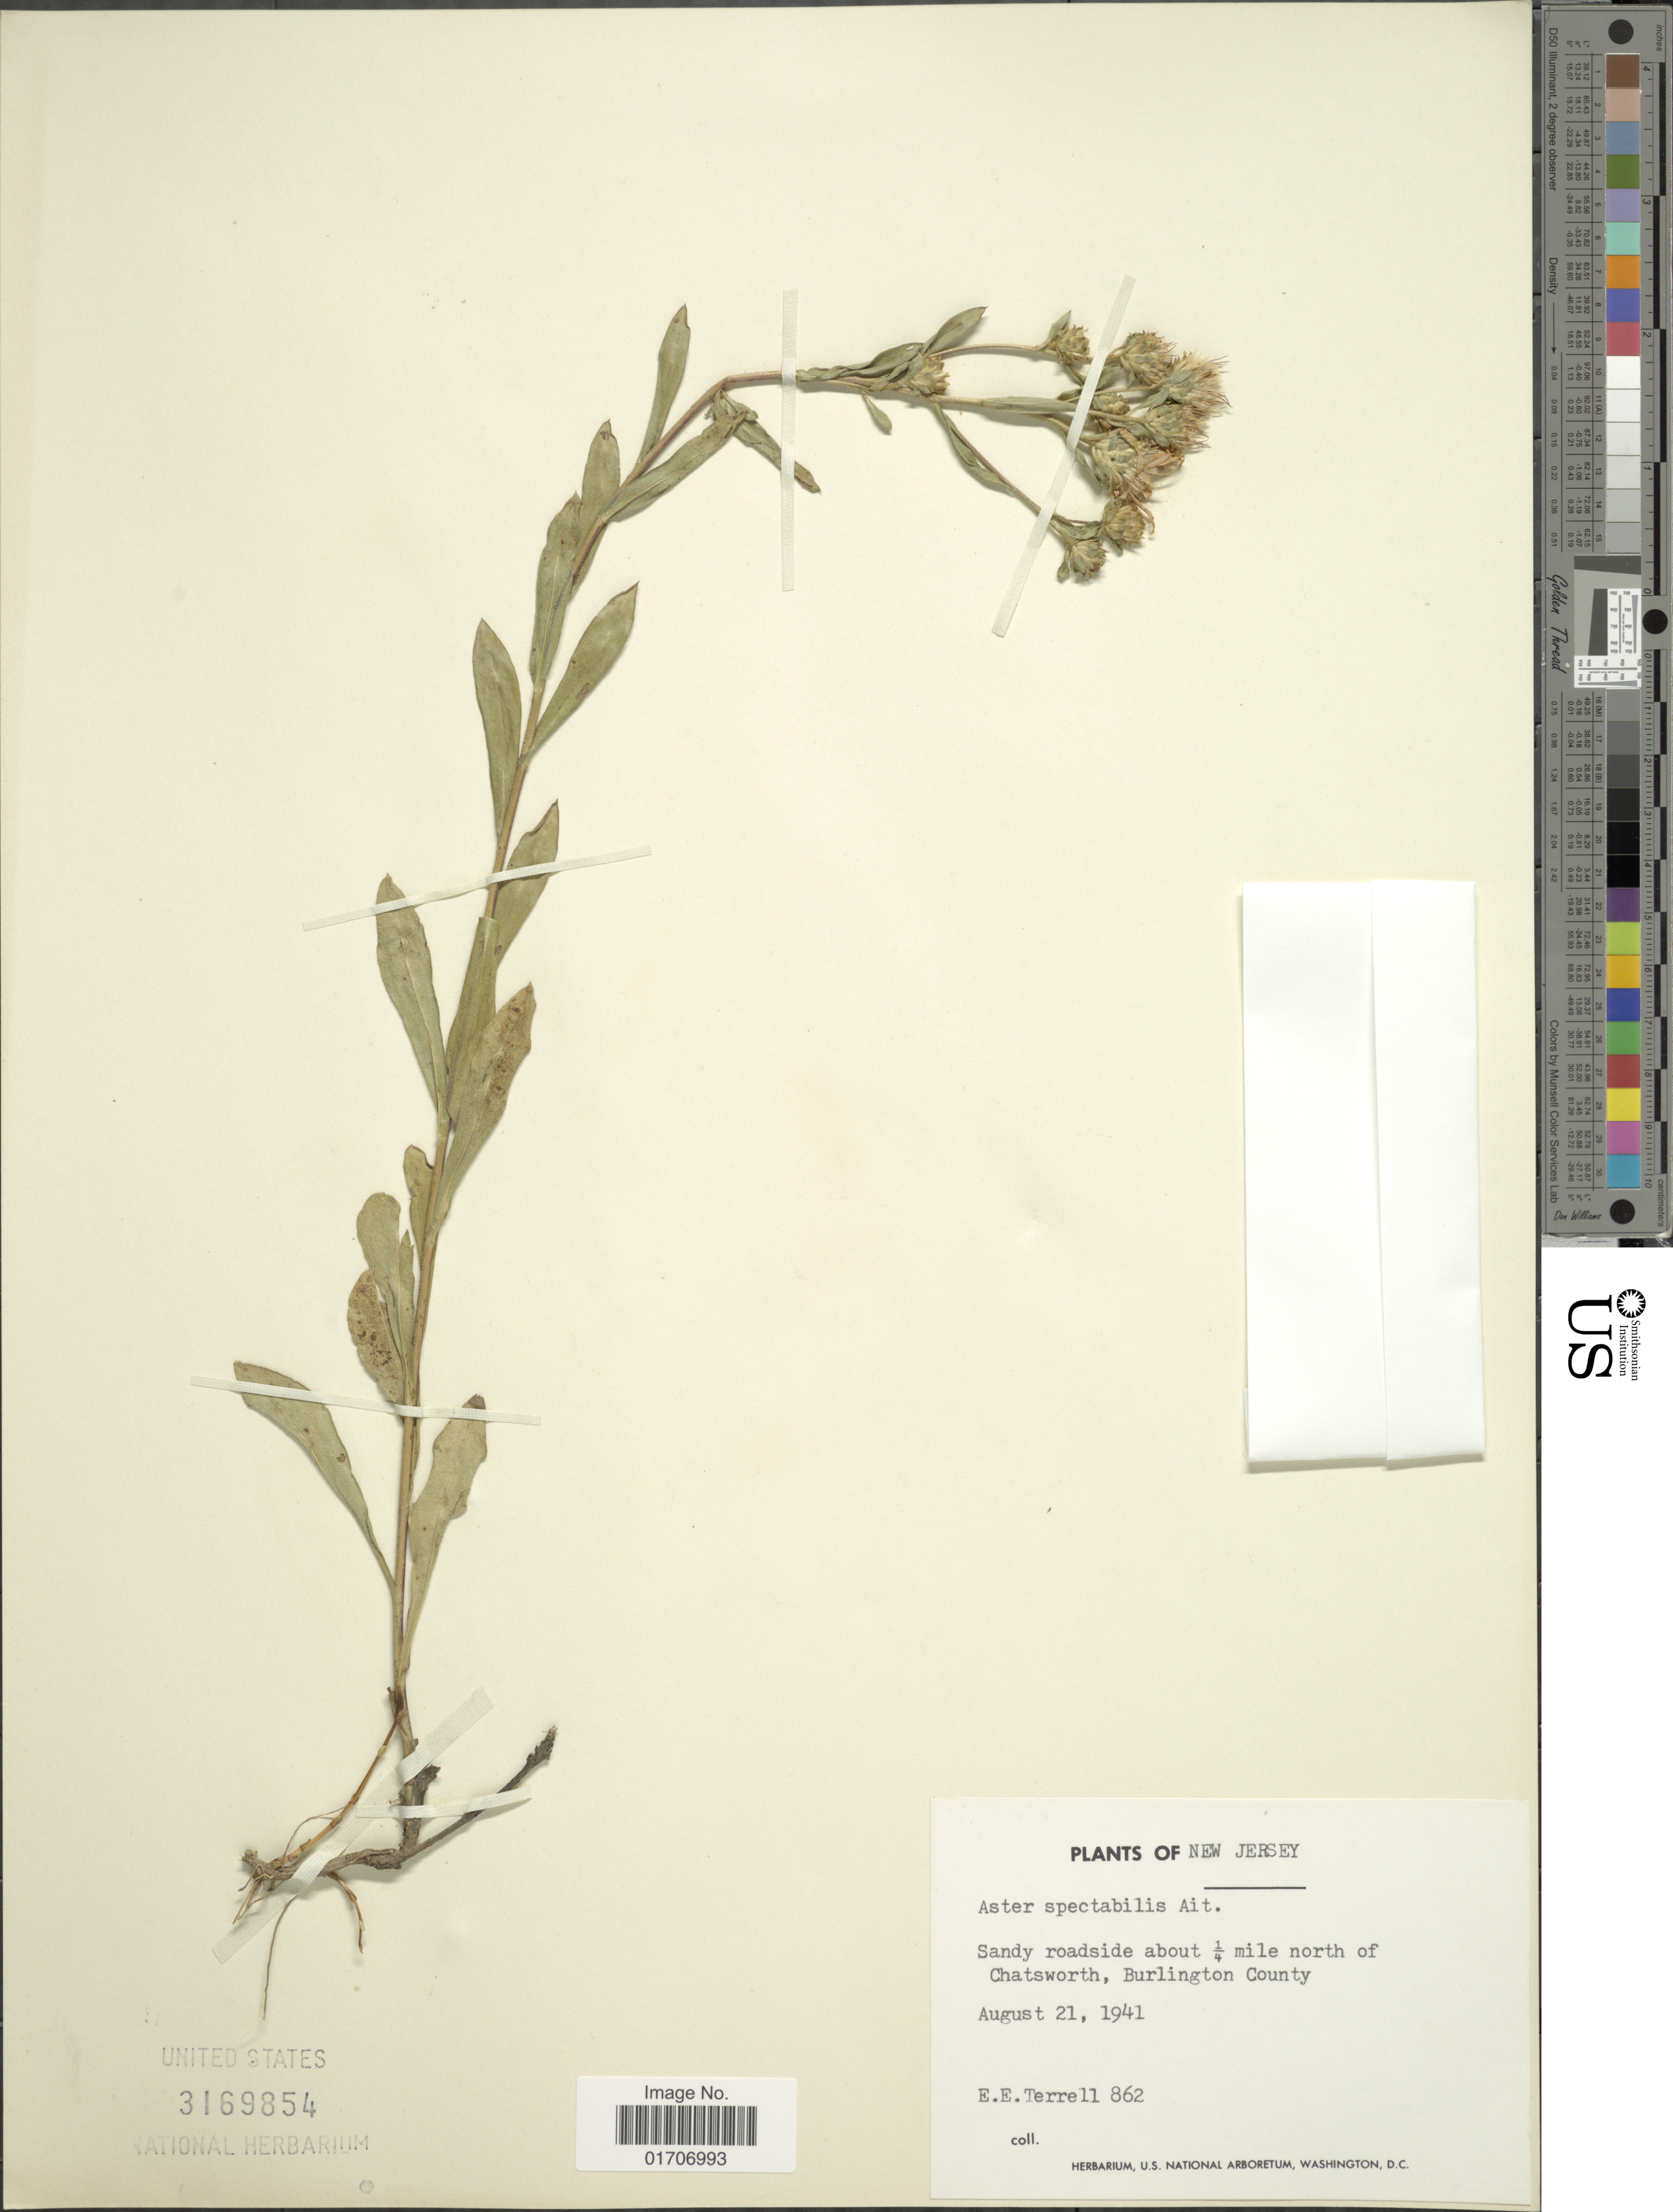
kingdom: Plantae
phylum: Tracheophyta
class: Magnoliopsida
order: Asterales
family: Asteraceae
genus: Eurybia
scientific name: Eurybia spectabilis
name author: (Aiton) G.L. Nesom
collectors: E. E. Terrell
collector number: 862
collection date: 1941-08-21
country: United States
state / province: New Jersey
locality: Sandy roadside about ¼ mile north of Chatsworth, Burlington County.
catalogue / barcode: US 3169854